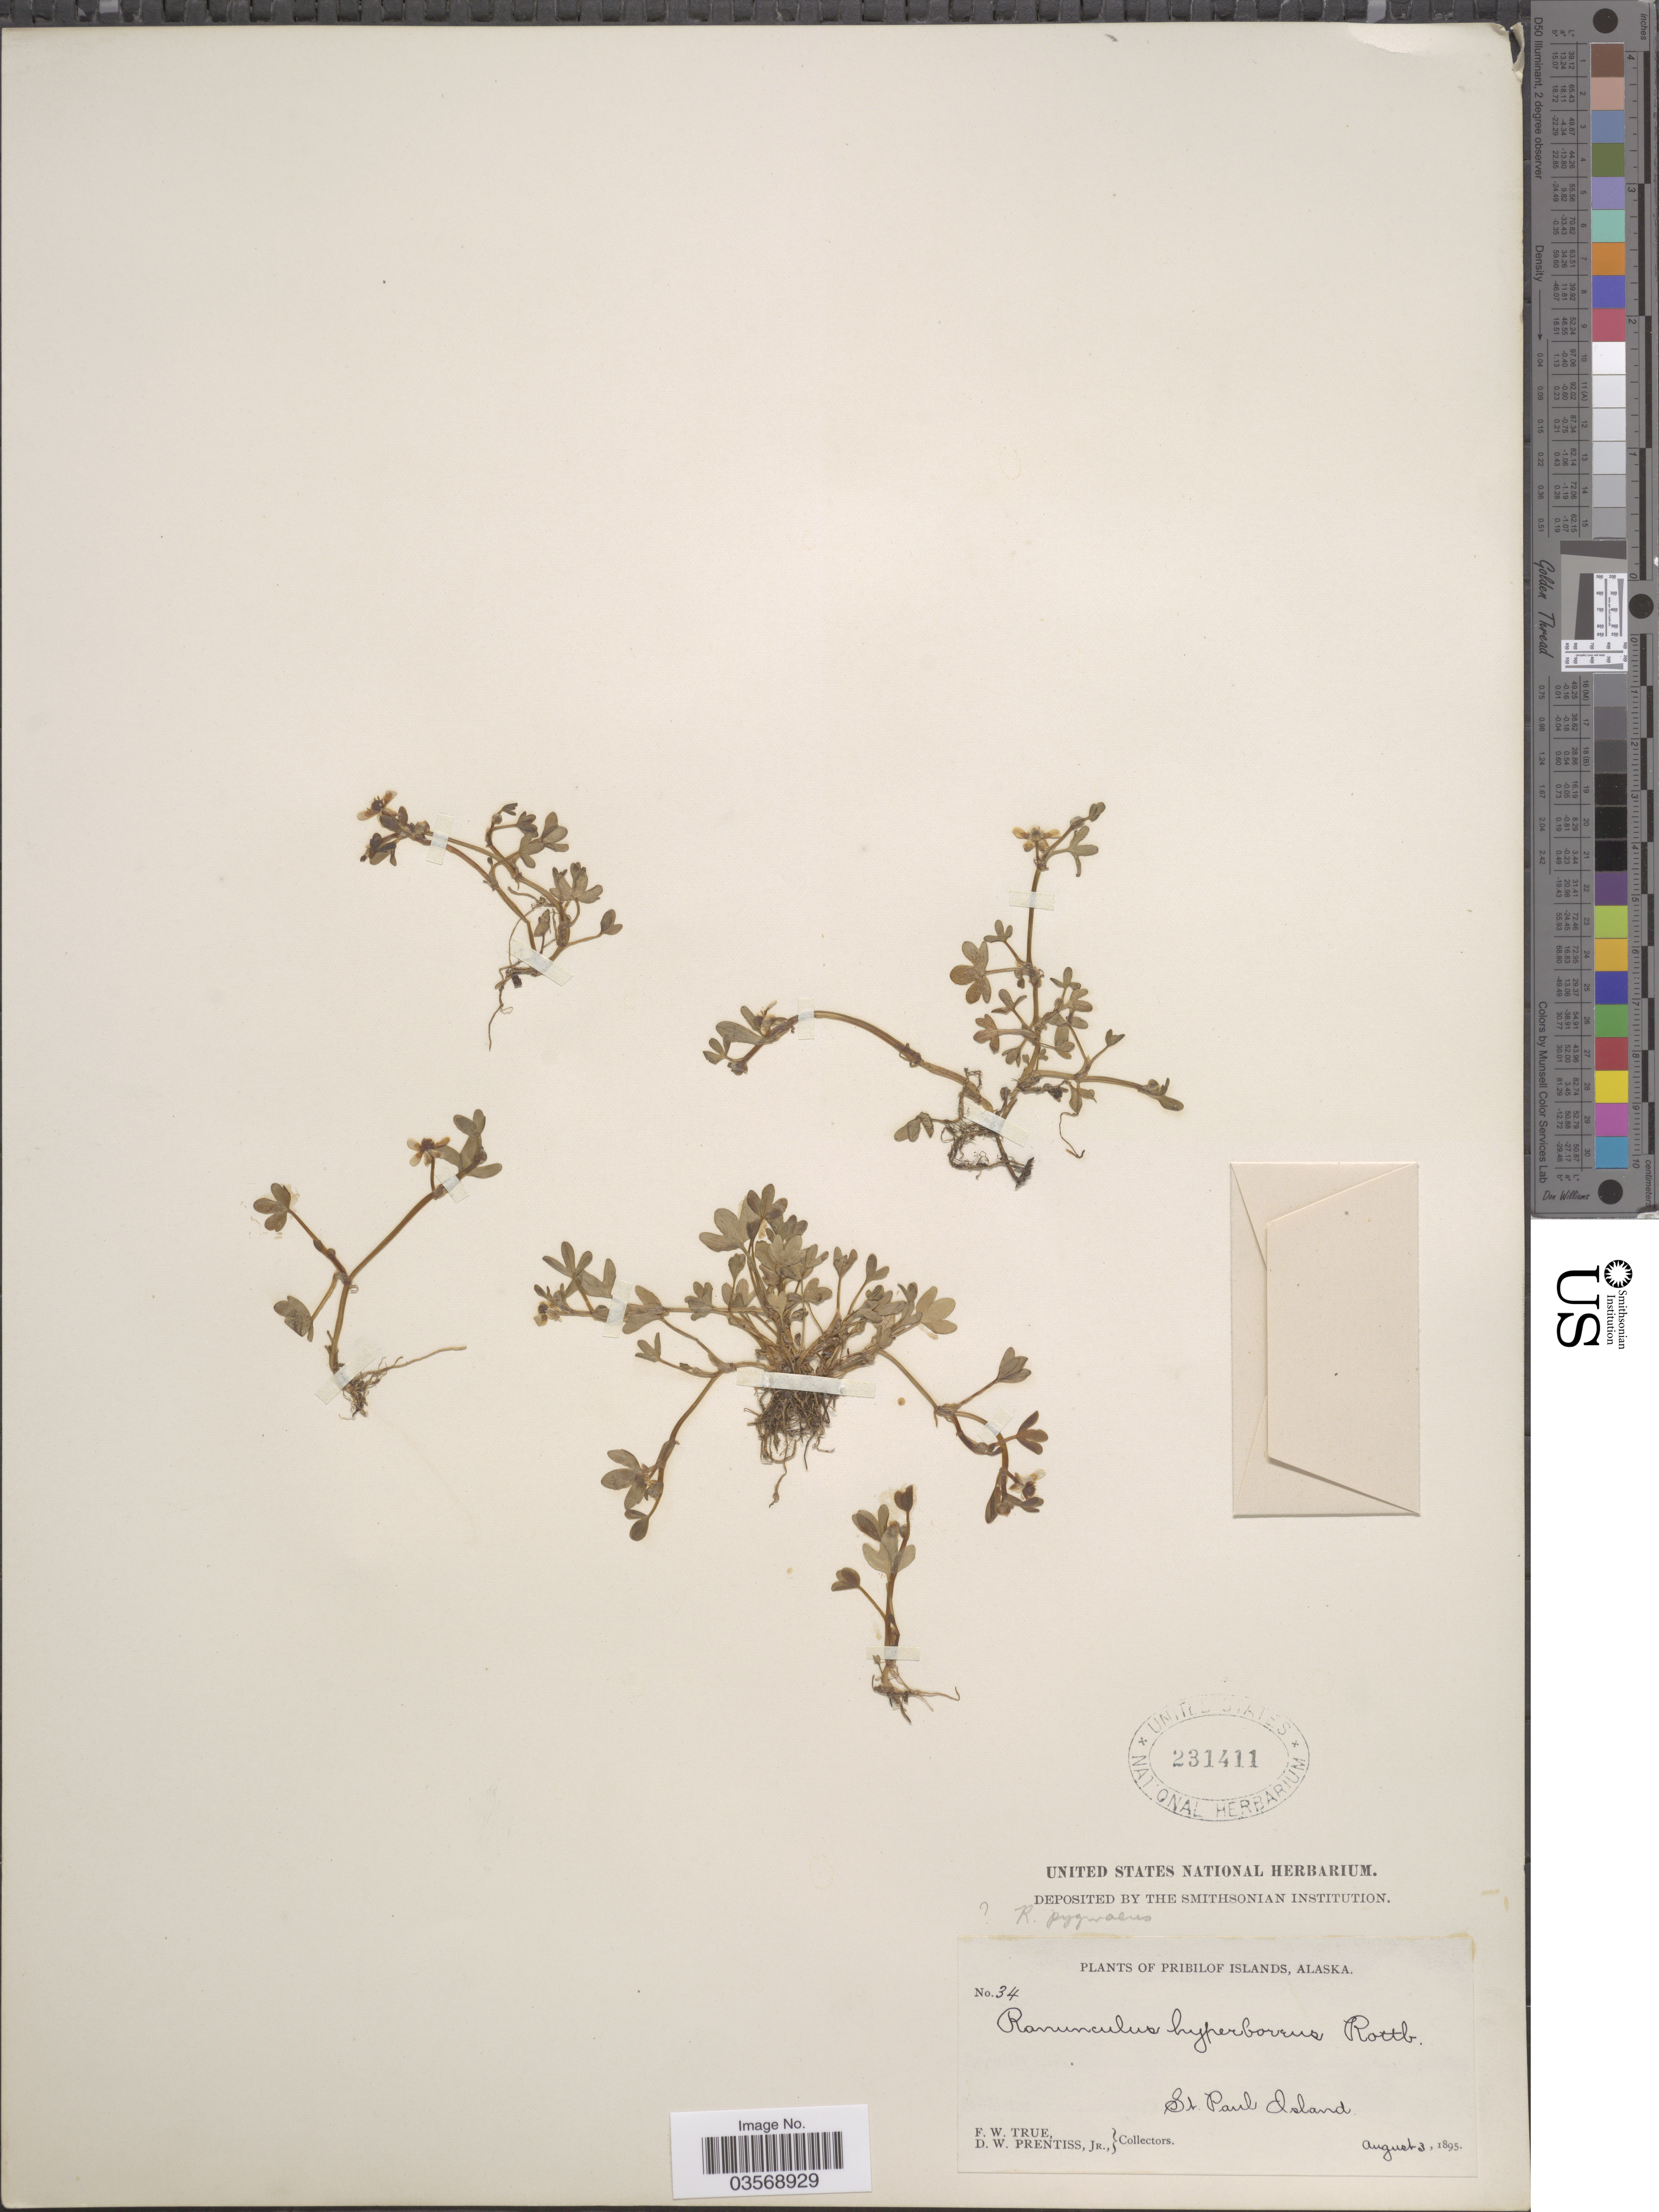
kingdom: Plantae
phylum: Tracheophyta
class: Magnoliopsida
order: Ranunculales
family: Ranunculaceae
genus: Ranunculus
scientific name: Ranunculus pygmaeus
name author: Wahlenb.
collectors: F. True & D. Prentiss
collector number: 34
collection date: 1895-08-03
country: United States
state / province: Alaska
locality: Pribilof Islands. St. Paul Island.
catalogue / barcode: US 231411